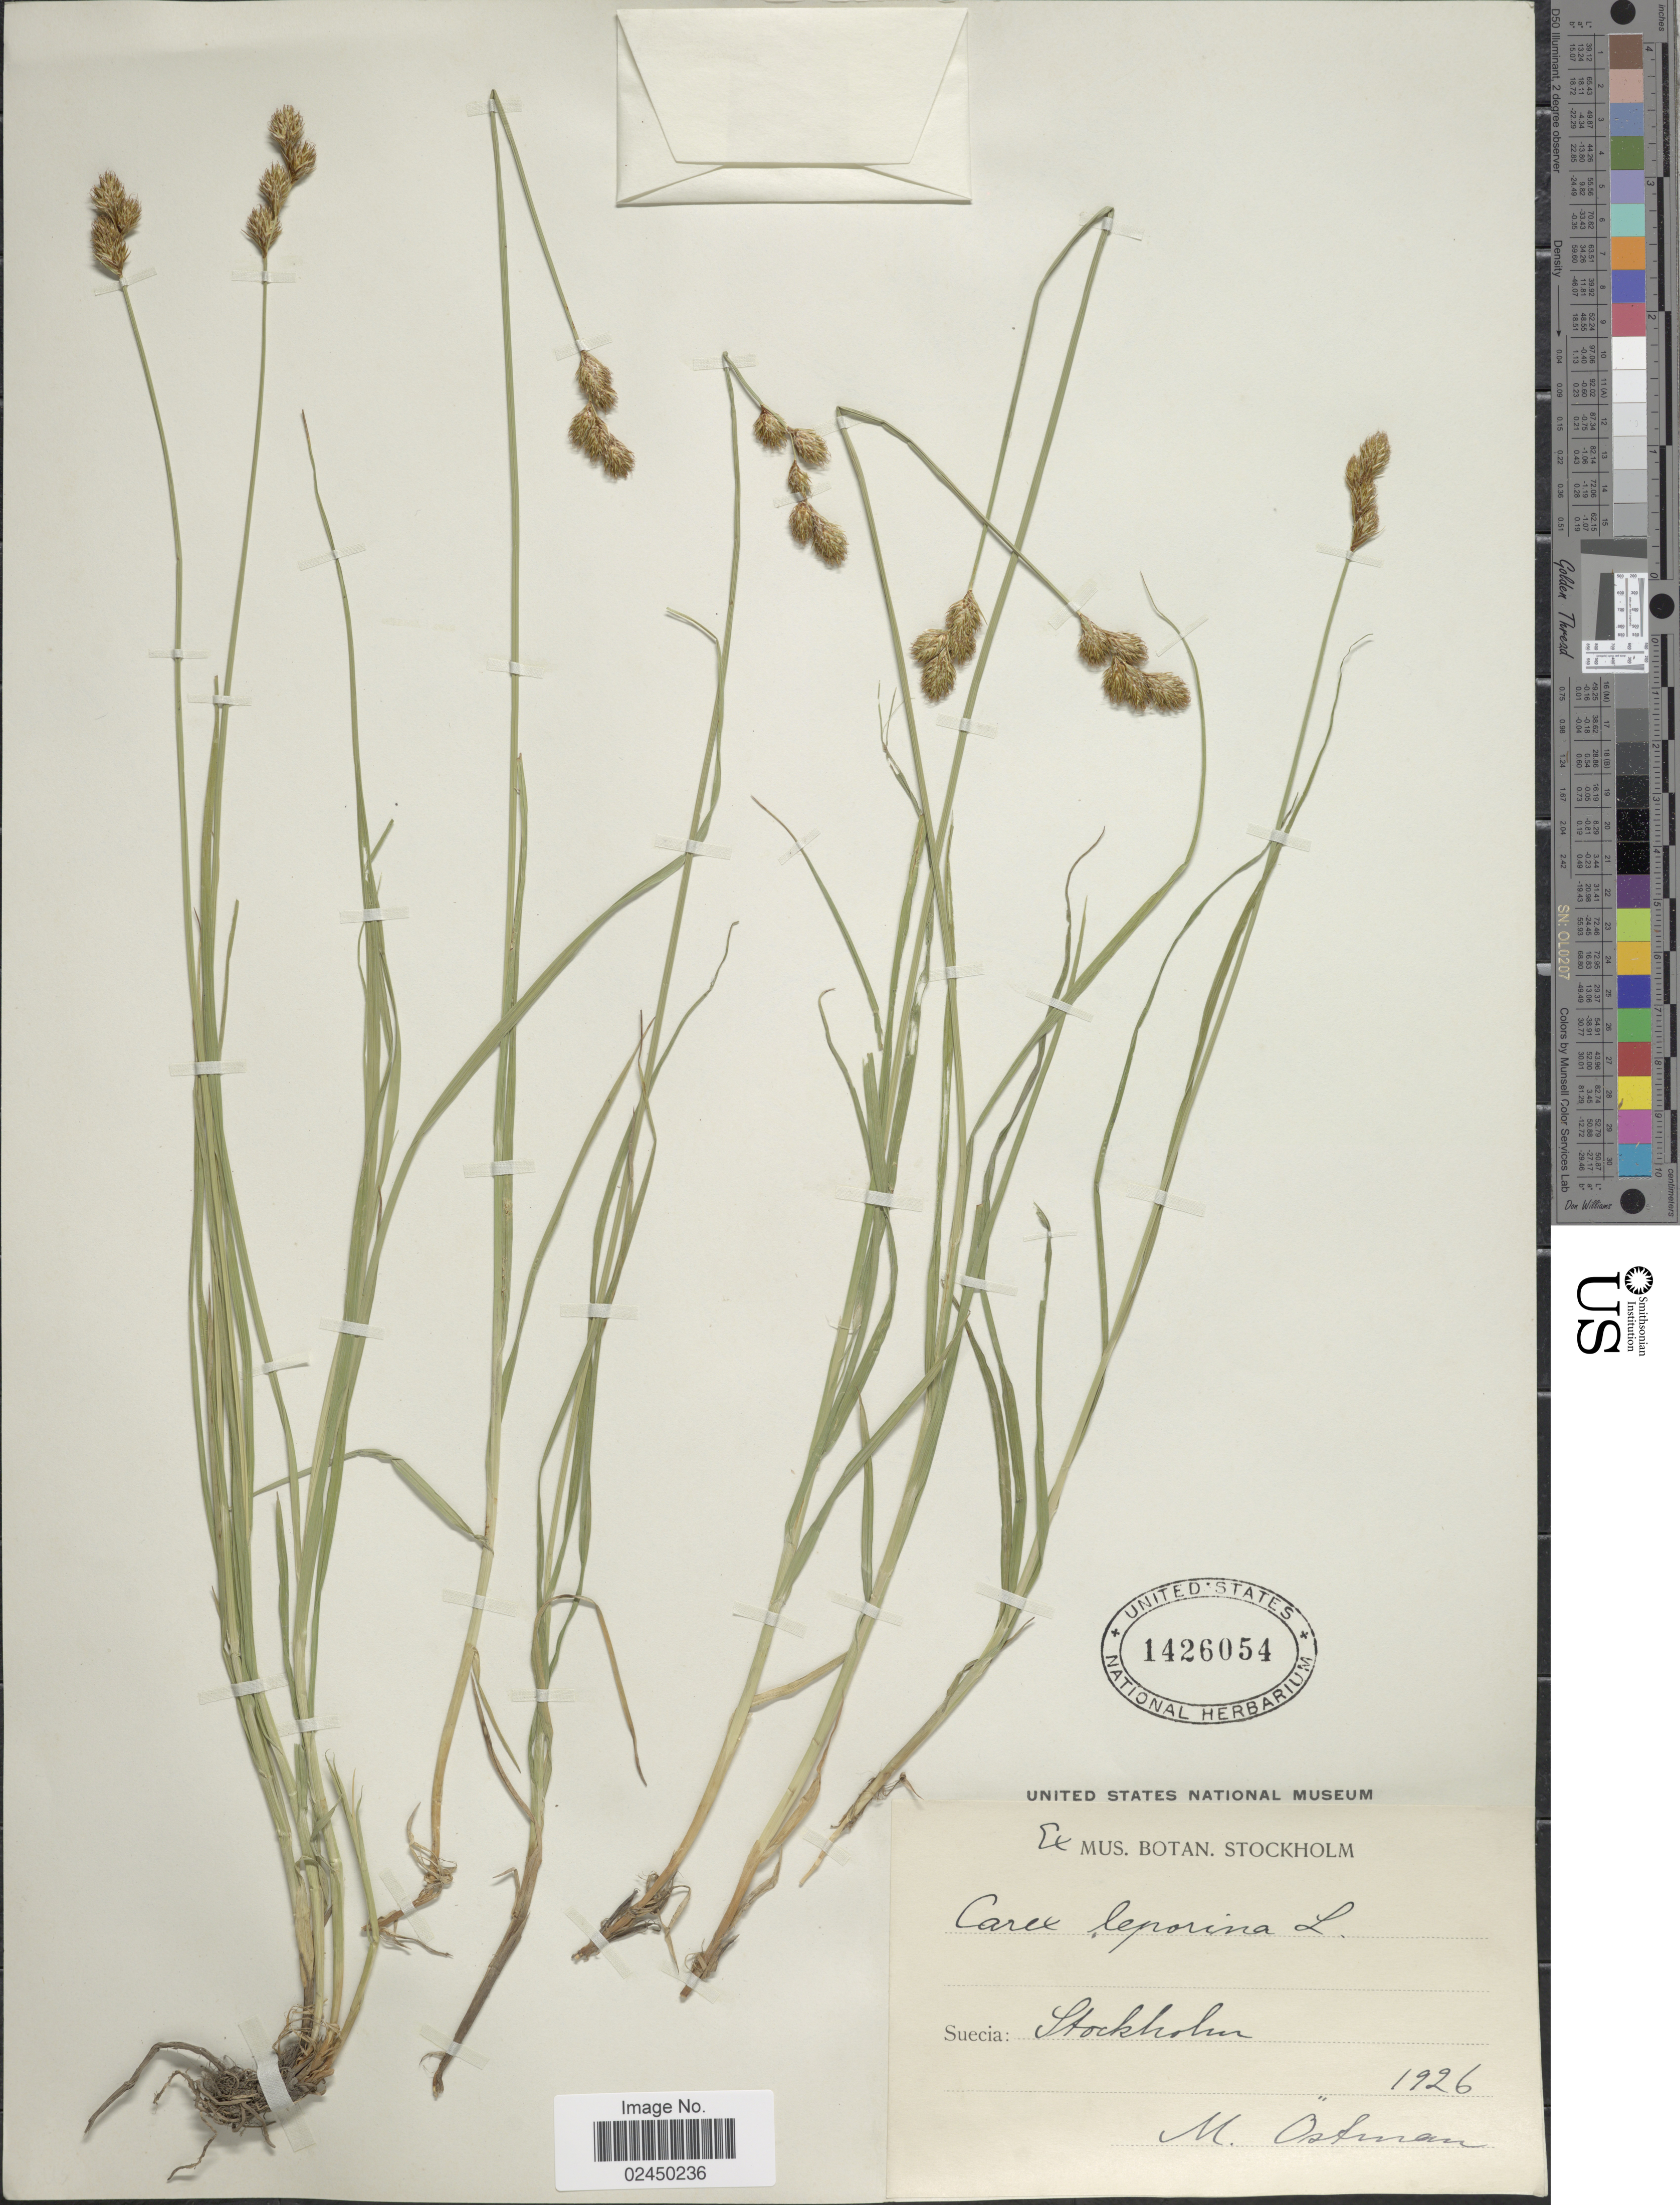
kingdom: Plantae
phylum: Tracheophyta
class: Liliopsida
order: Poales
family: Cyperaceae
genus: Carex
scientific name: Carex leporina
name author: L.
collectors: M. Östman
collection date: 1926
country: Sweden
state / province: Stockholm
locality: Stockholm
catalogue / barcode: US 1426054